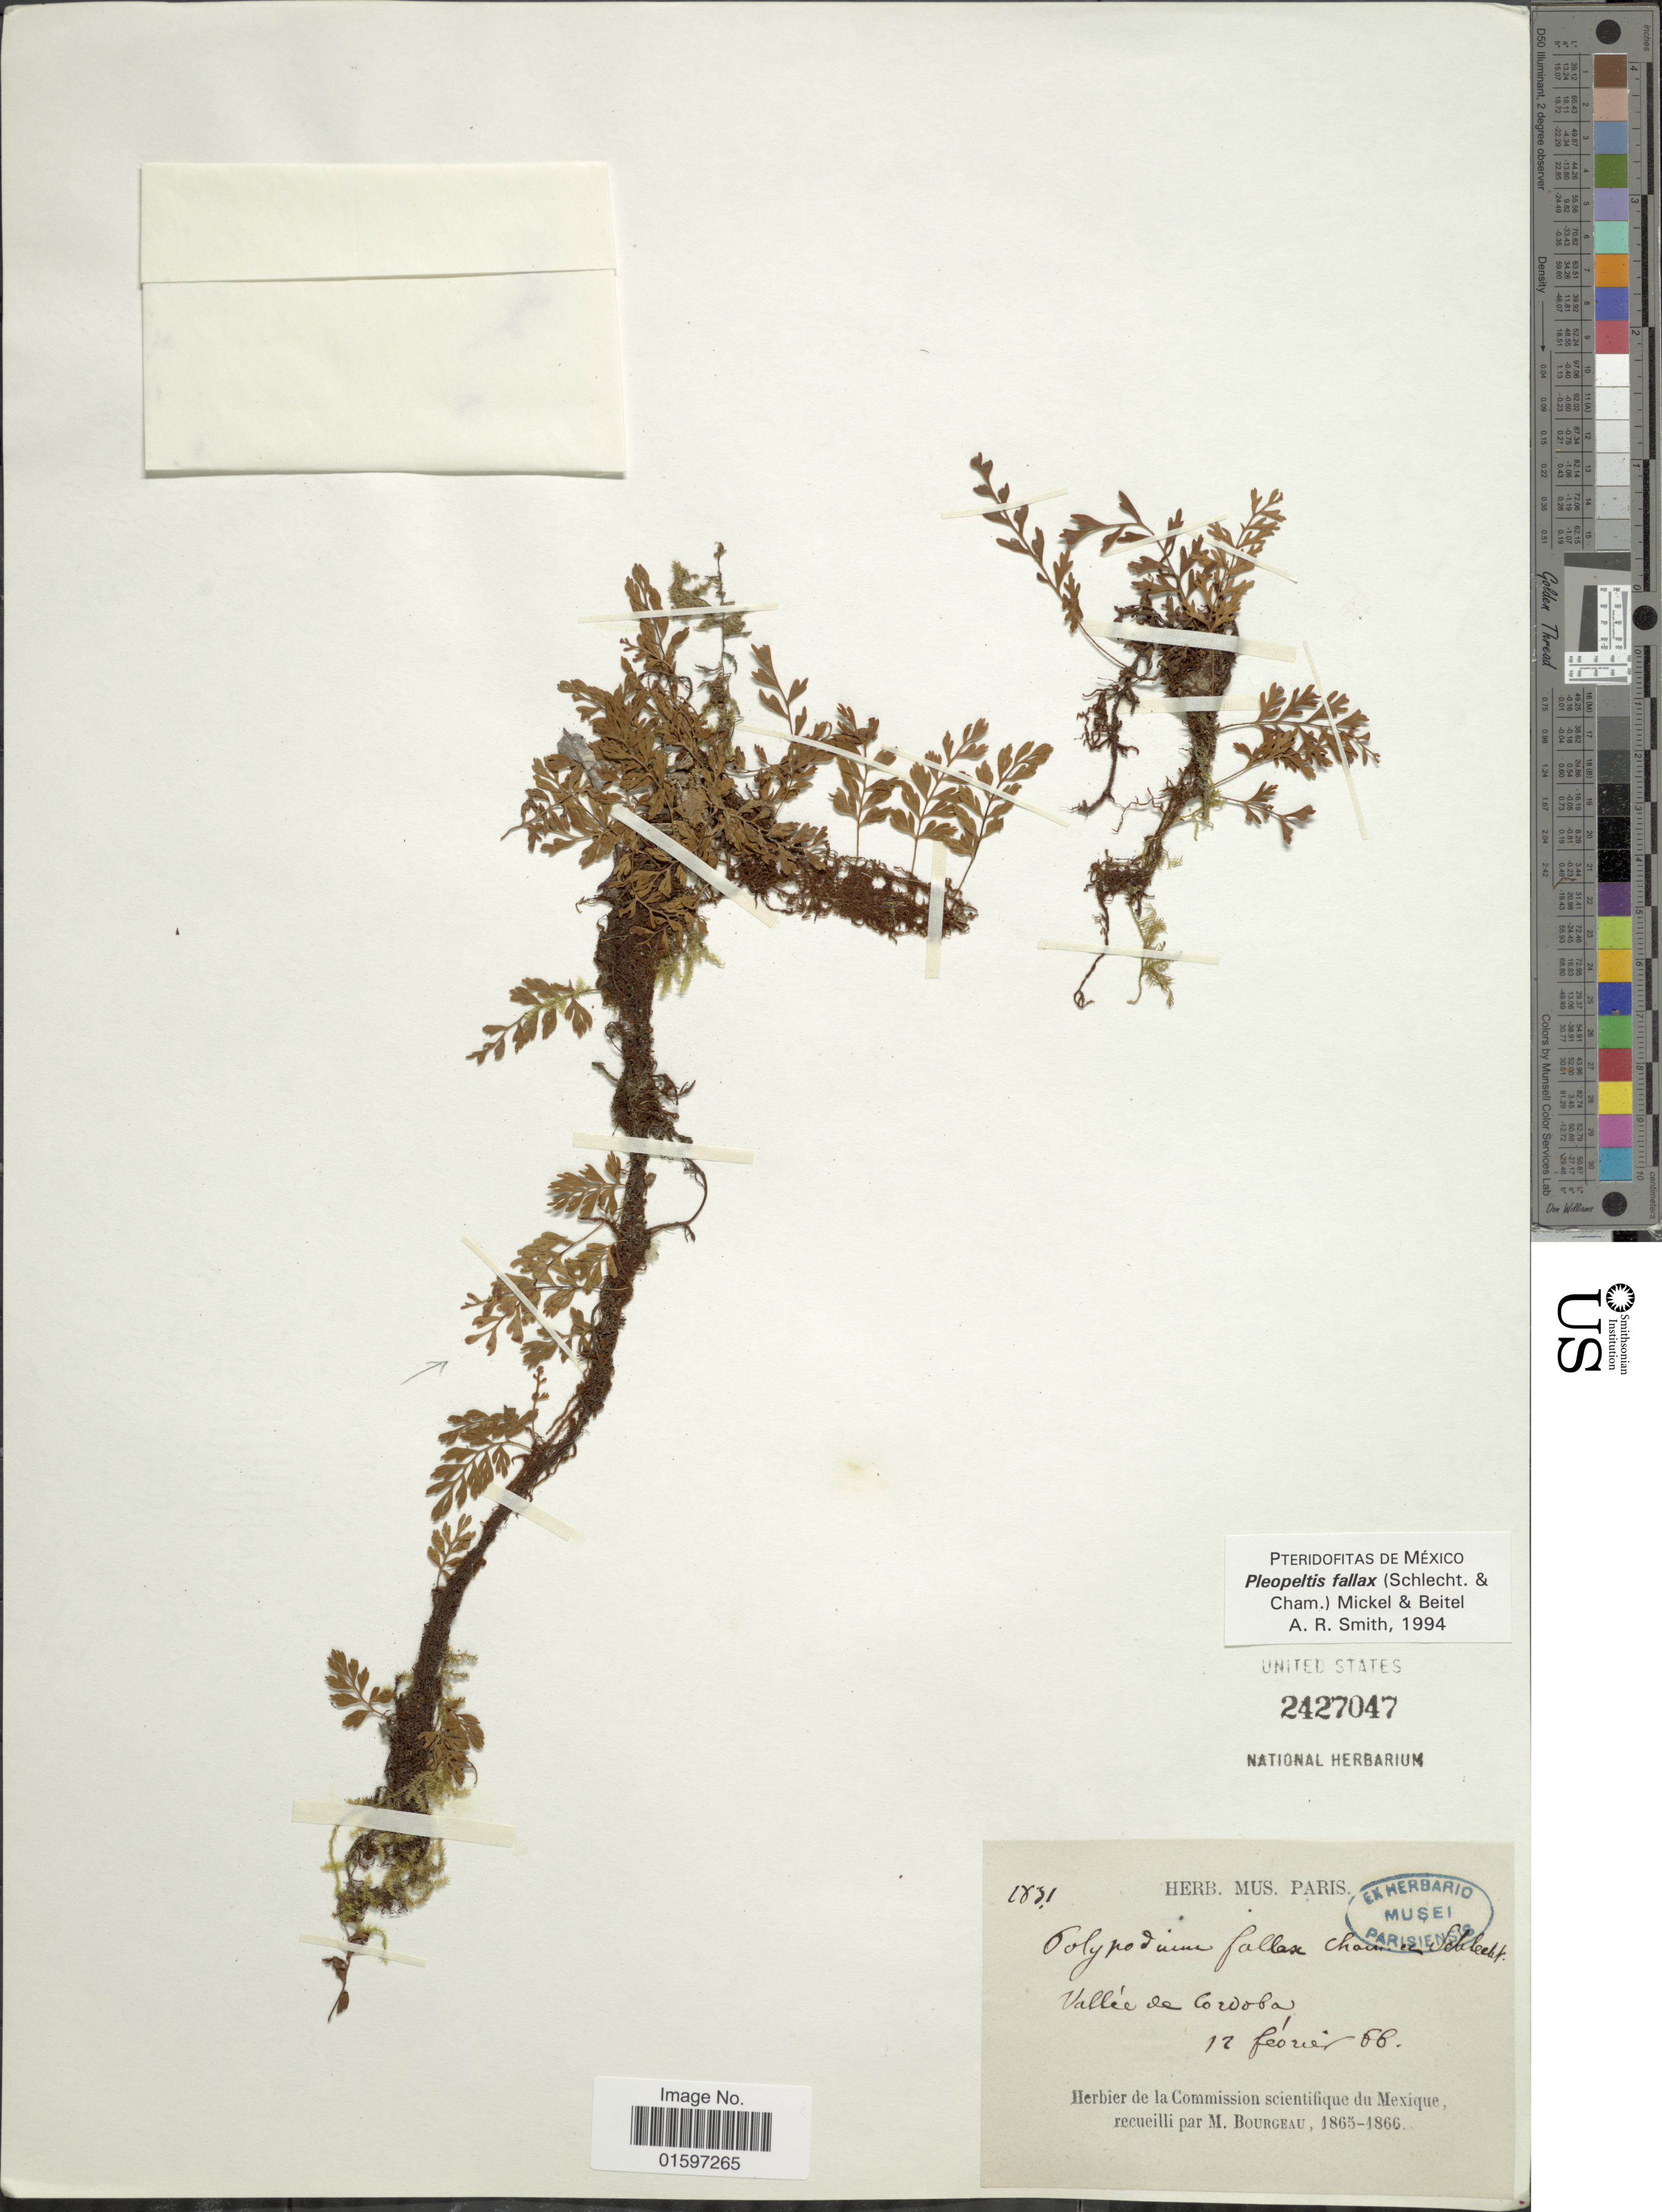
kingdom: Plantae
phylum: Tracheophyta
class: Polypodiopsida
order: Polypodiales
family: Polypodiaceae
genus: Pleopeltis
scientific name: Pleopeltis fallax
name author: (Schltdl. & Cham.) Mickel & Beitel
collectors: M. Bourgeau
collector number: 1831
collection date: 1866-02-12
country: Mexico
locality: Vallé de Cordoba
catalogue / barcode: US 2427047